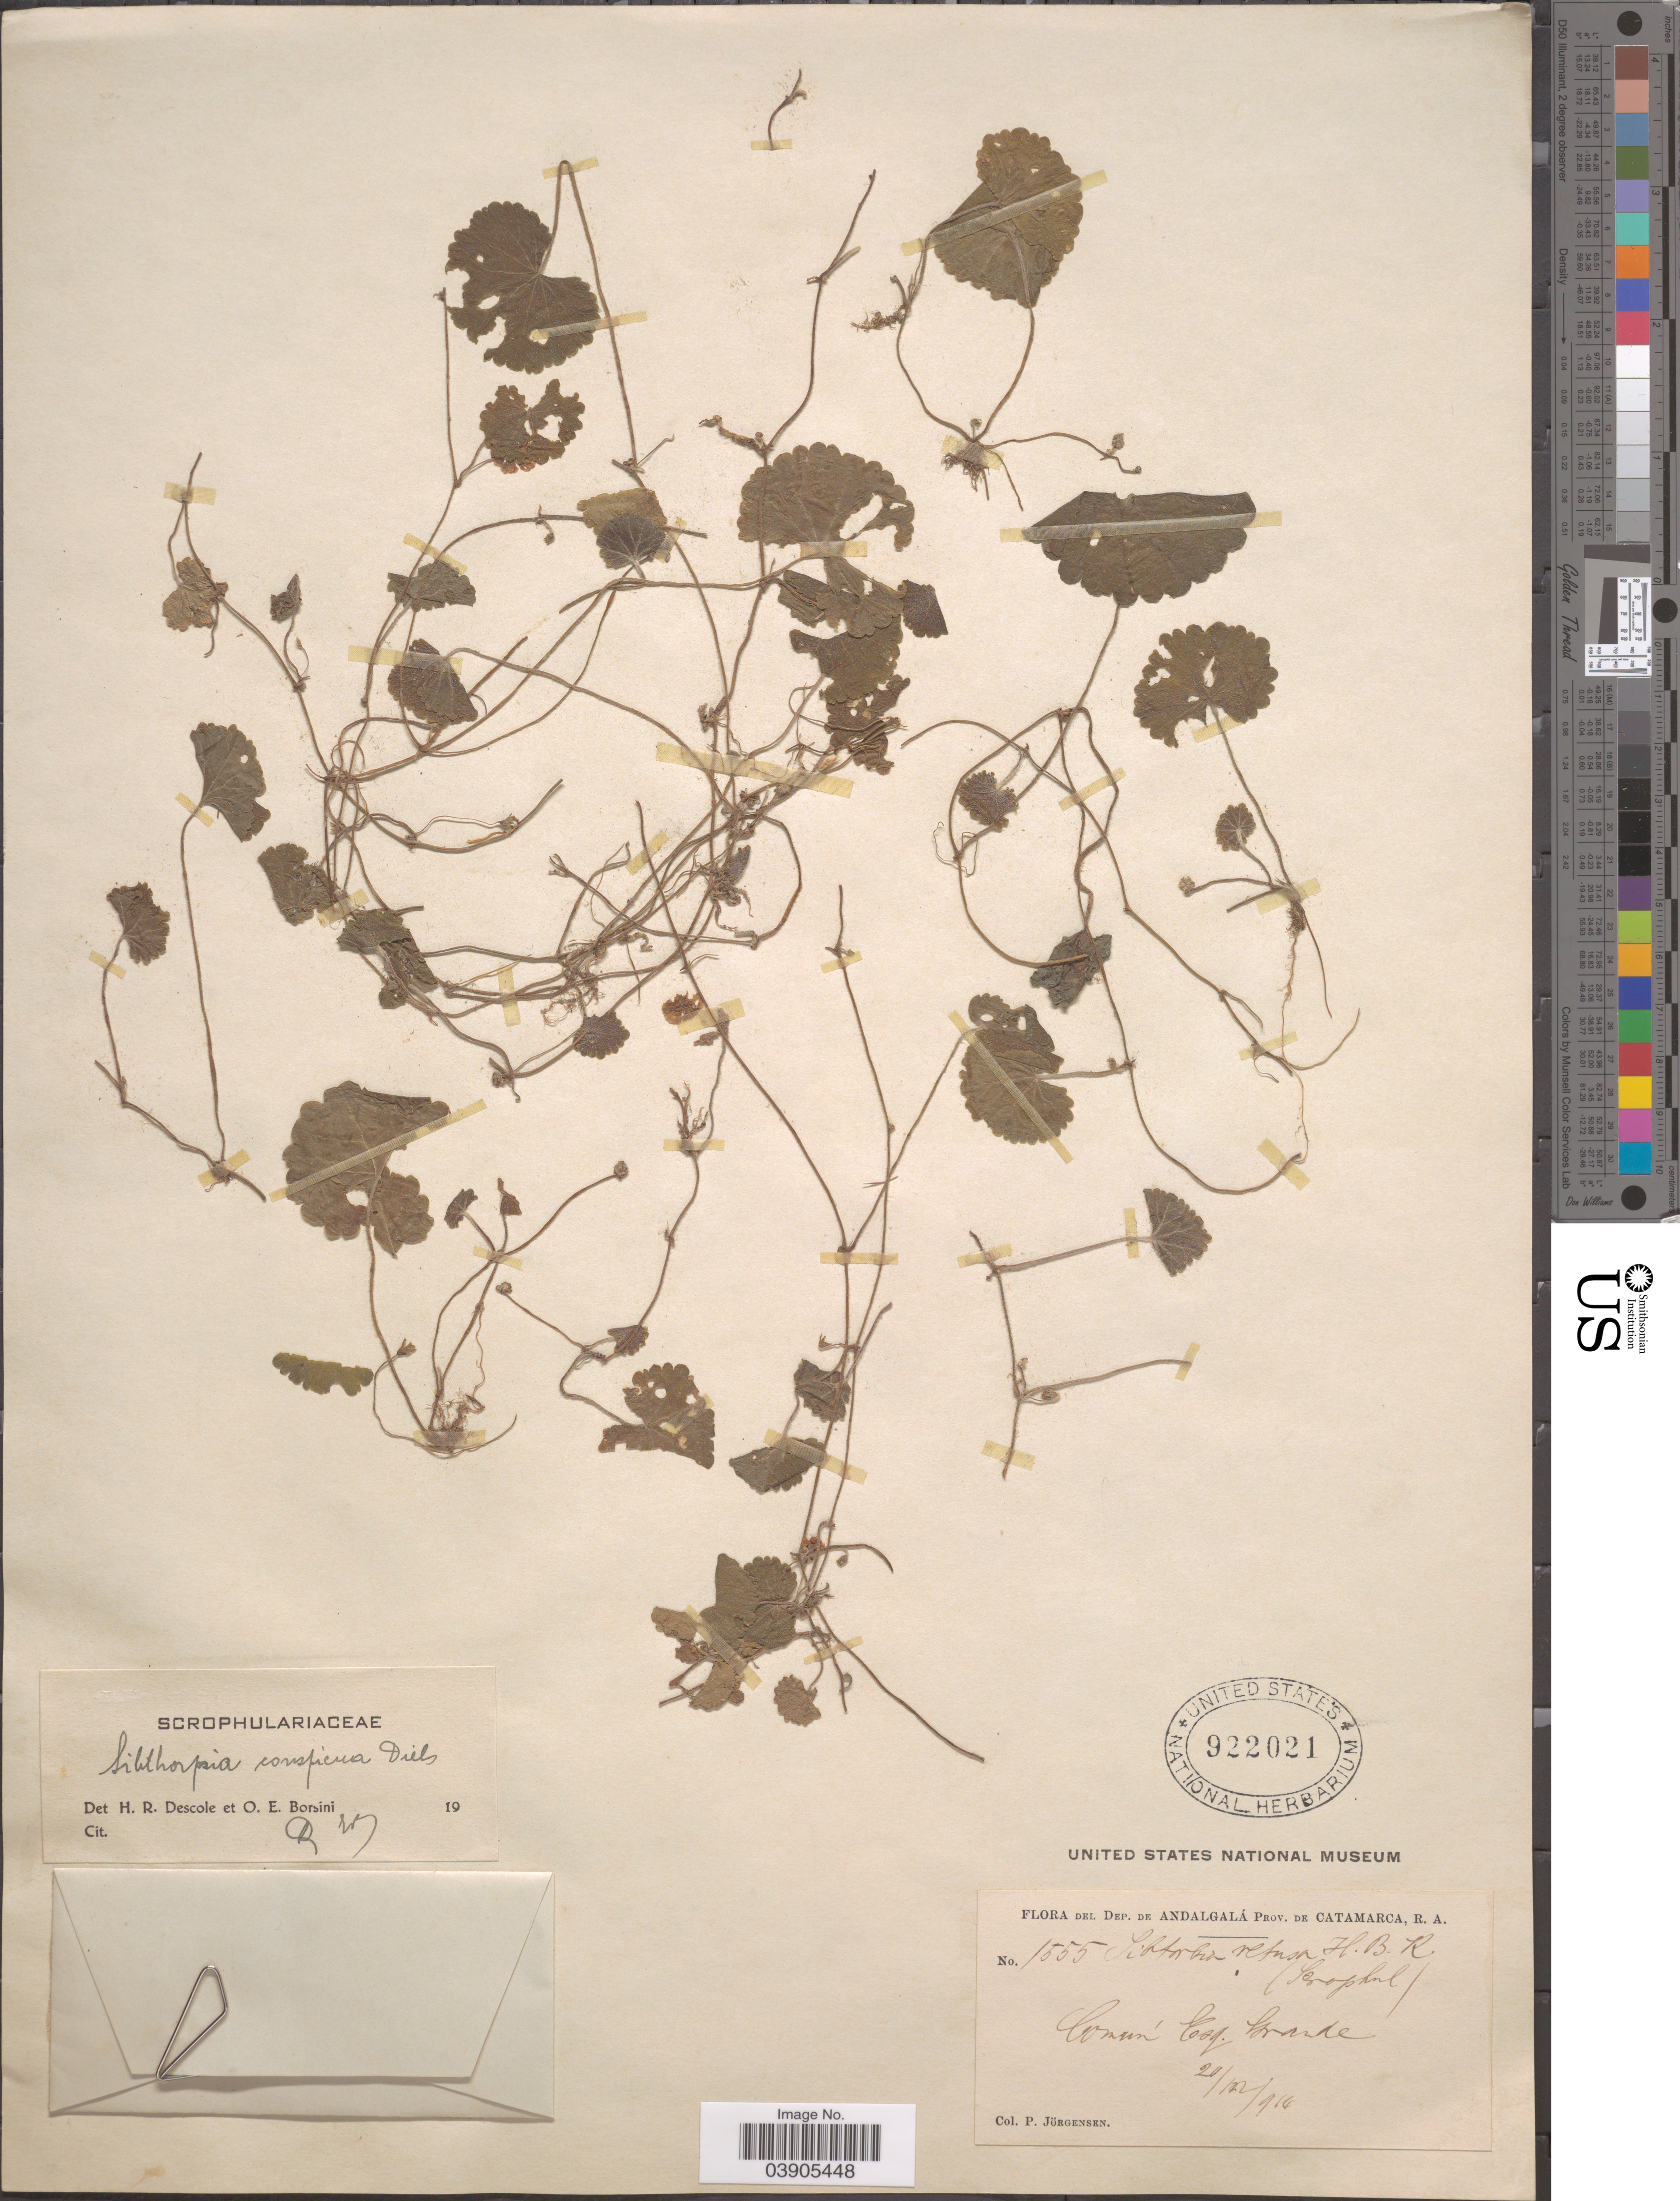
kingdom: Plantae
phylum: Tracheophyta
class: Magnoliopsida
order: Lamiales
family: Plantaginaceae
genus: Sibthorpia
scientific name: Sibthorpia conspicua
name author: Diels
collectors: P. Jörgensen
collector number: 1555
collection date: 1914-12-20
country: Argentina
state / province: Catamarca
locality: Dep. de Andalgalá. Común Esq. Grande.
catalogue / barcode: US 922021